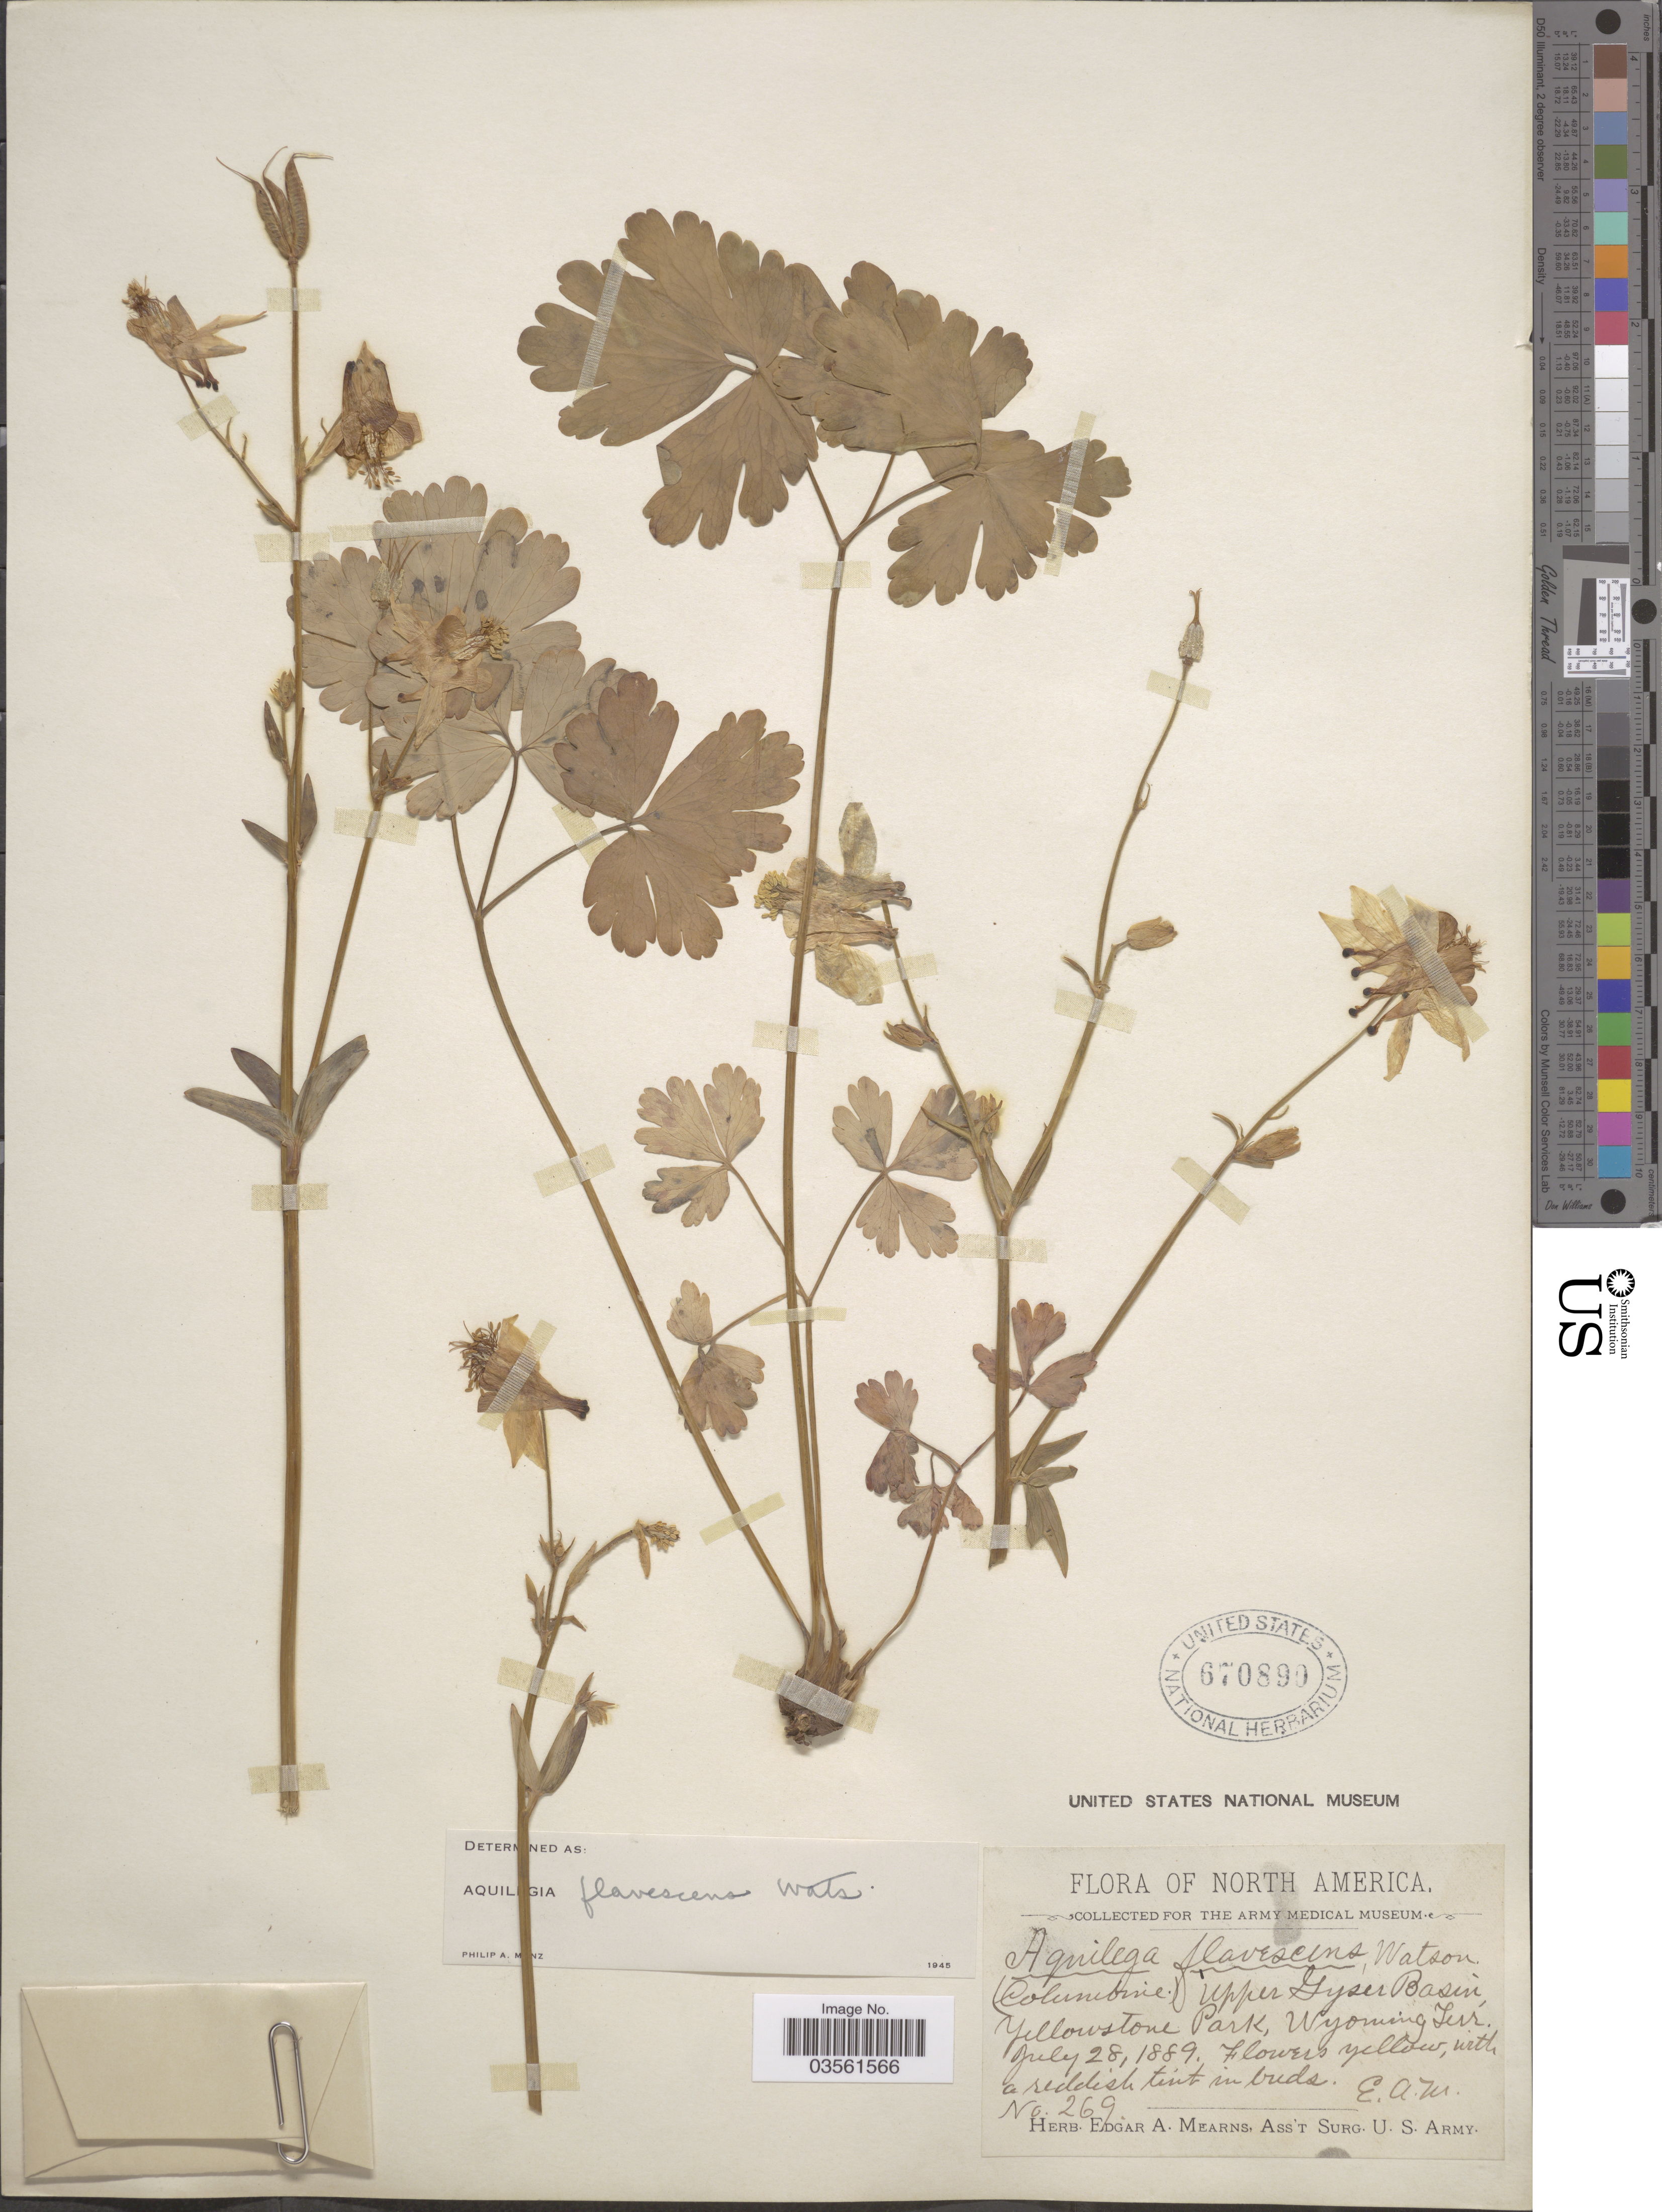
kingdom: Plantae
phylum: Tracheophyta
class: Magnoliopsida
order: Ranunculales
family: Ranunculaceae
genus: Aquilegia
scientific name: Aquilegia flavescens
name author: S. Watson in C. King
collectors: E. A. Mearns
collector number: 269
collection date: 1889-07-28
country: United States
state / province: Wyoming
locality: Upper Gyser Basin, Yellowstone Park, Wyoming Terr.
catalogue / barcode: US 670890